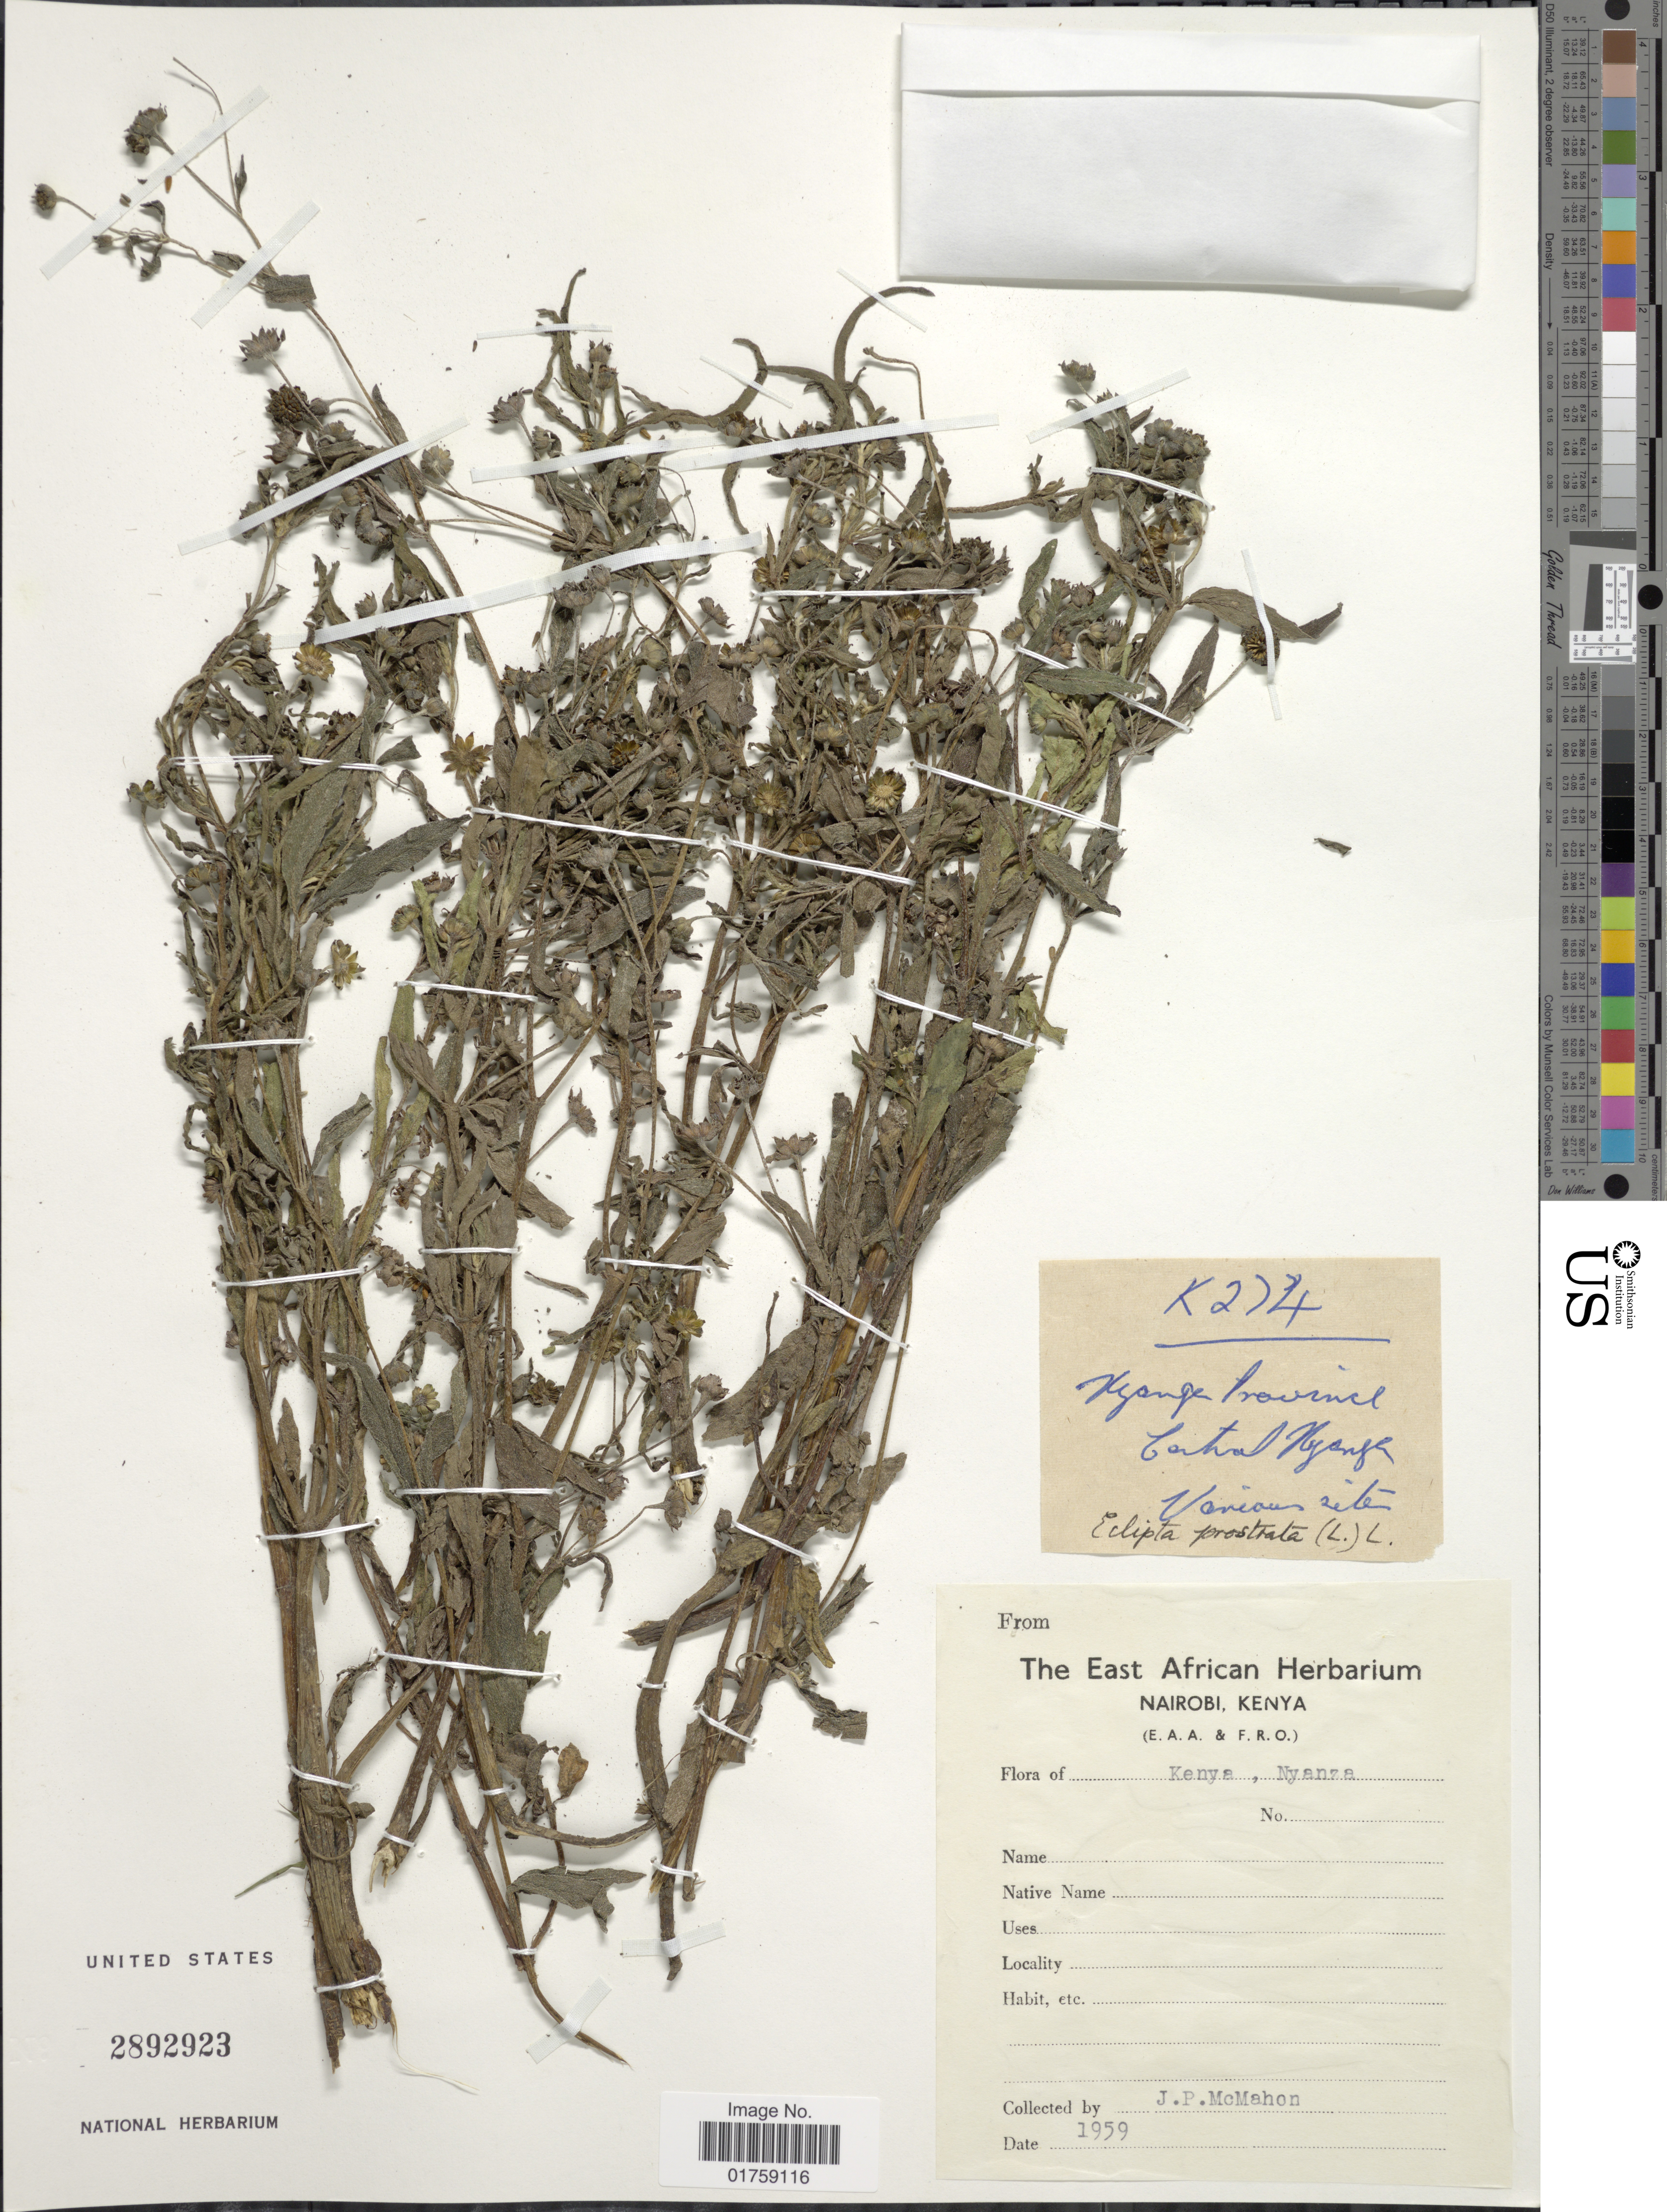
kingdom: Plantae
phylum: Tracheophyta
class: Magnoliopsida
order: Asterales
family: Asteraceae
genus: Eclipta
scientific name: Eclipta prostrata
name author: (L.) L.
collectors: J. Mcmahon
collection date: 1959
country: Kenya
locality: Nyanza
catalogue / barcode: US 2892923